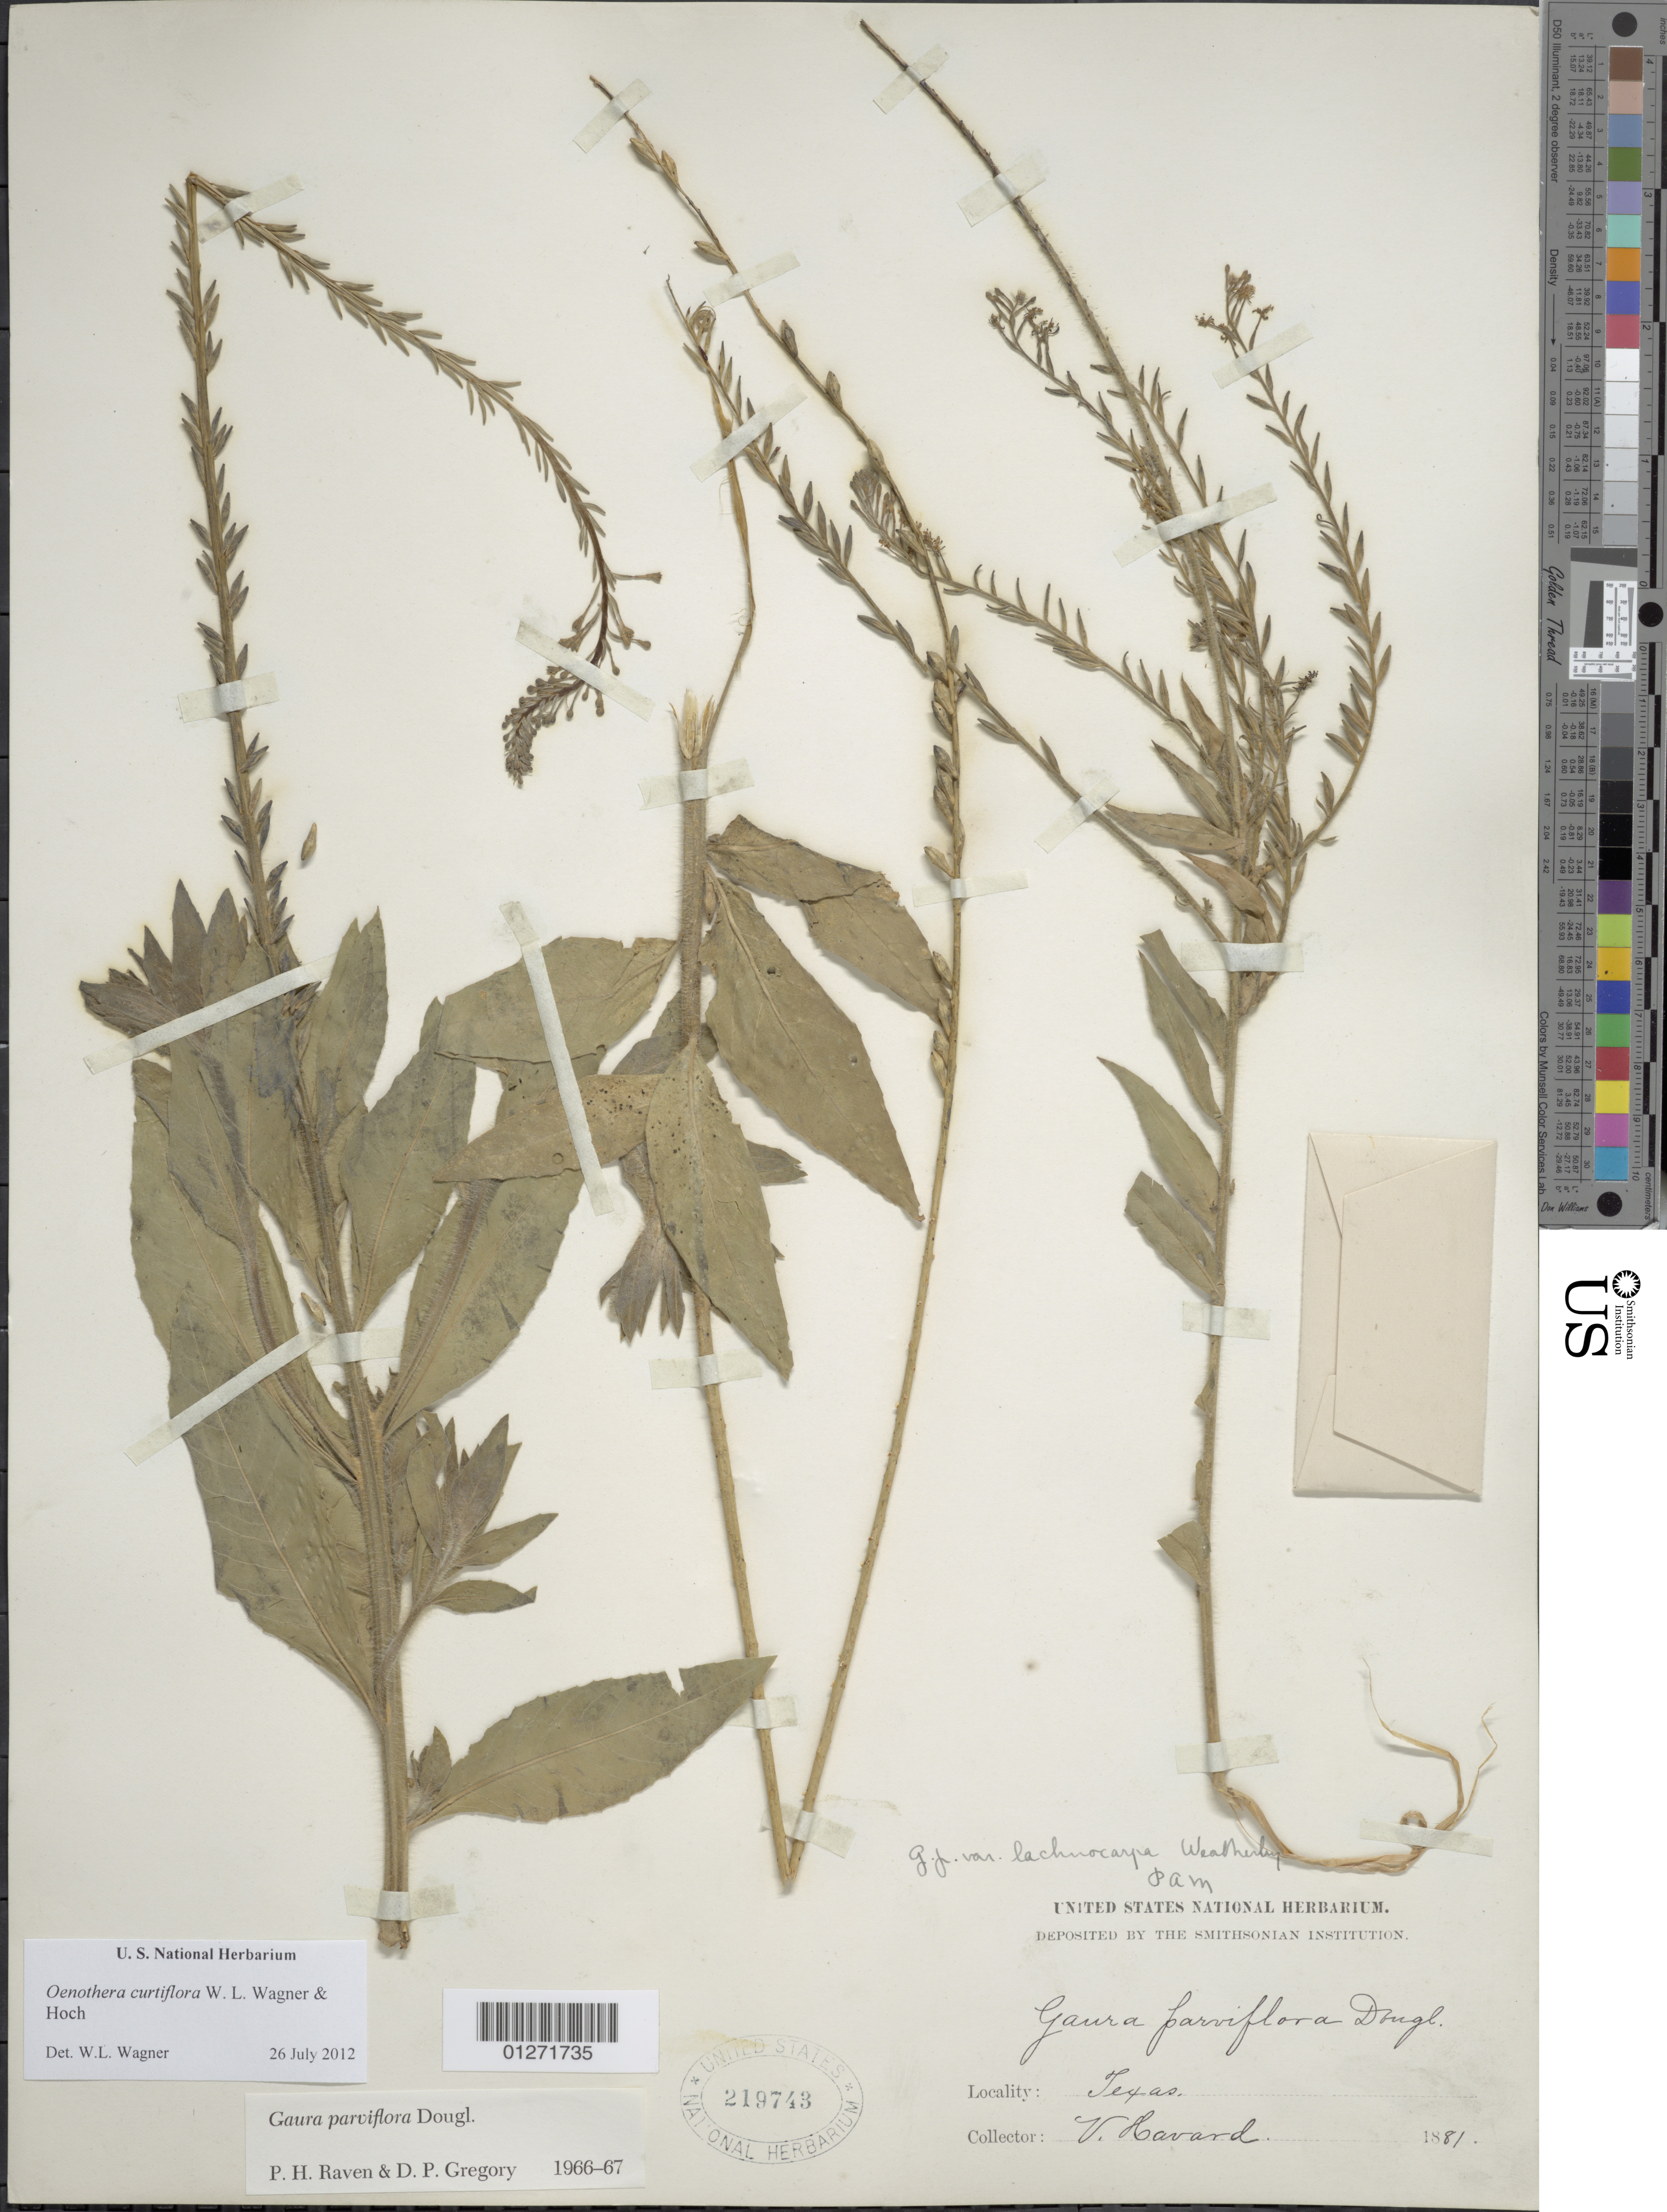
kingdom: Plantae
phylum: Tracheophyta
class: Magnoliopsida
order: Myrtales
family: Onagraceae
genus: Oenothera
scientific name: Oenothera curtiflora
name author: W.L. Wagner & Hoch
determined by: Wagner, W. L., (BOT), Smithsonian Institution - National Museum of Natural History (UNITED STATES)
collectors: V. Havard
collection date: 1881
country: United States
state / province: Texas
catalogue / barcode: US 219743